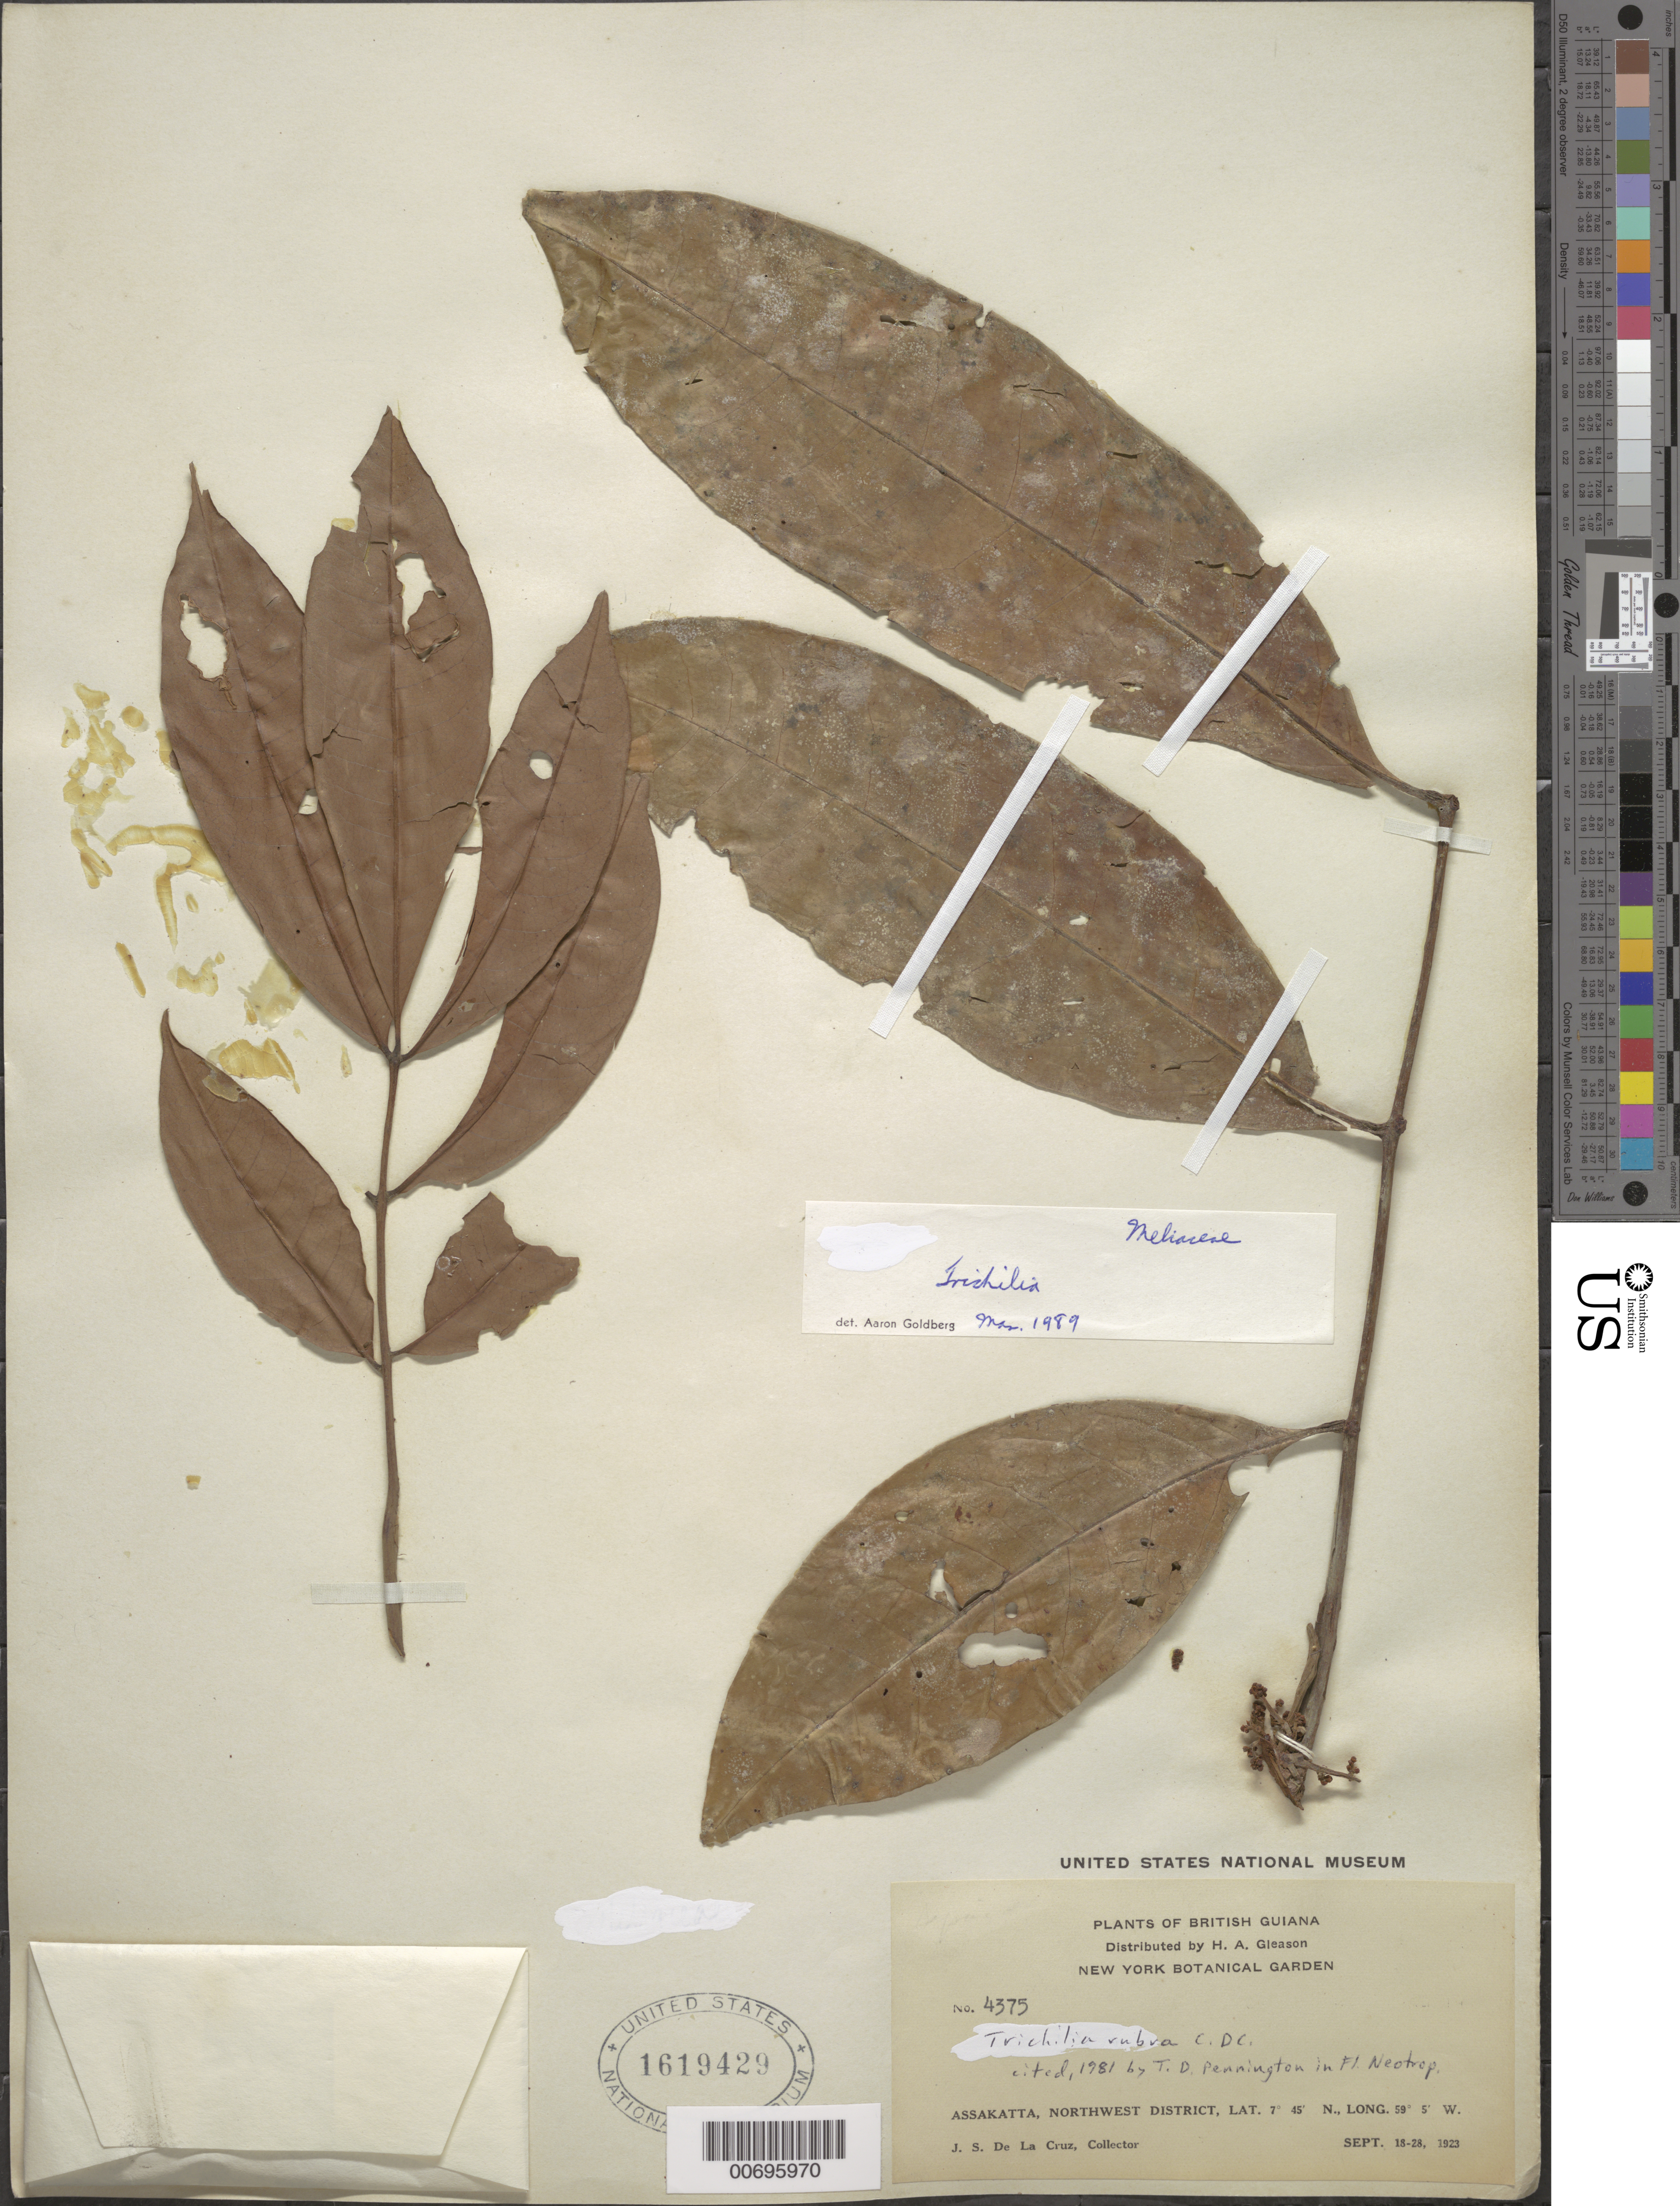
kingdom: Plantae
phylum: Tracheophyta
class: Magnoliopsida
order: Sapindales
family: Meliaceae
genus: Trichilia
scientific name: Trichilia rubra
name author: C. DC.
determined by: Pennington, T. D., (K)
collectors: J. S. de la Cruz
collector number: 4375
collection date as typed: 18-Sep-23 to 28-Sep-23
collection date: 1923-09-18/1923-09-28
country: Guyana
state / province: Barima-Waini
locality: Assakatta, NW District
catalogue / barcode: US 1619429